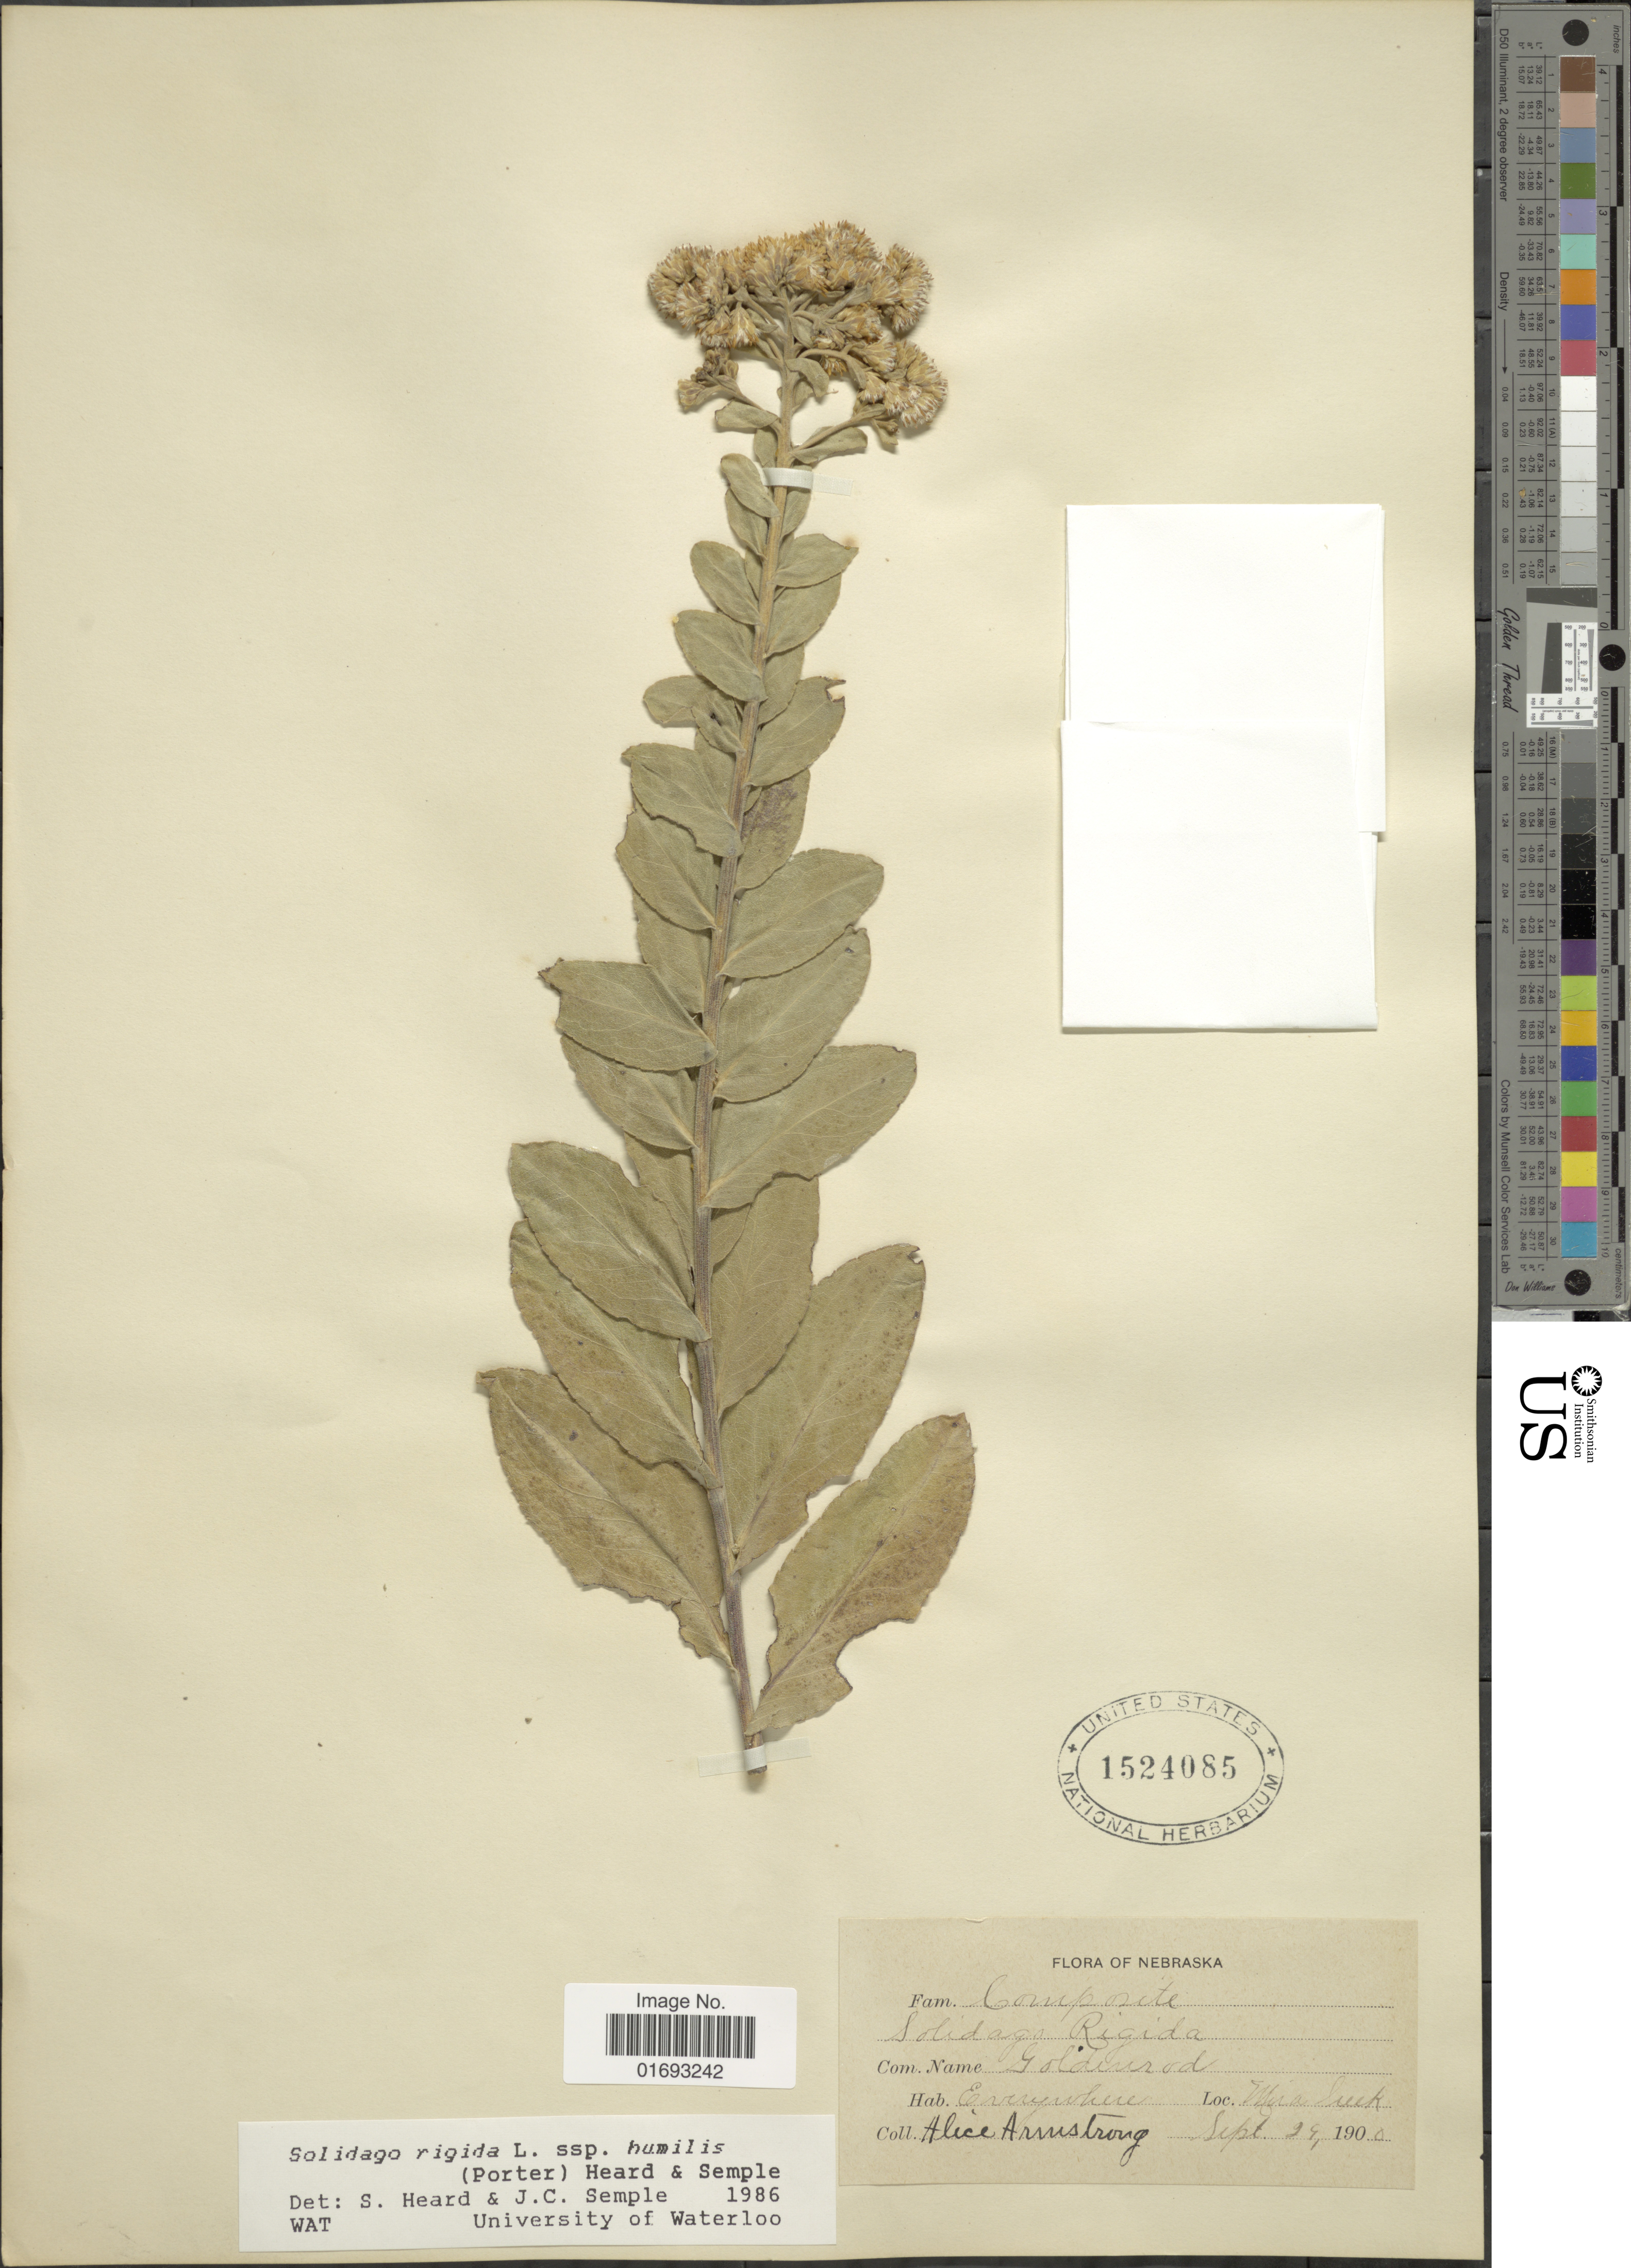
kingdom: Plantae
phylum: Tracheophyta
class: Magnoliopsida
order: Asterales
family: Asteraceae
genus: Oligoneuron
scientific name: Oligoneuron rigidum var. humile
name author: (Porter) G.L. Nesom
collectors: A. Armstrong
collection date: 1900-09-29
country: United States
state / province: Nebraska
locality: Everywhere, Meria Creek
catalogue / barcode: US 1524085